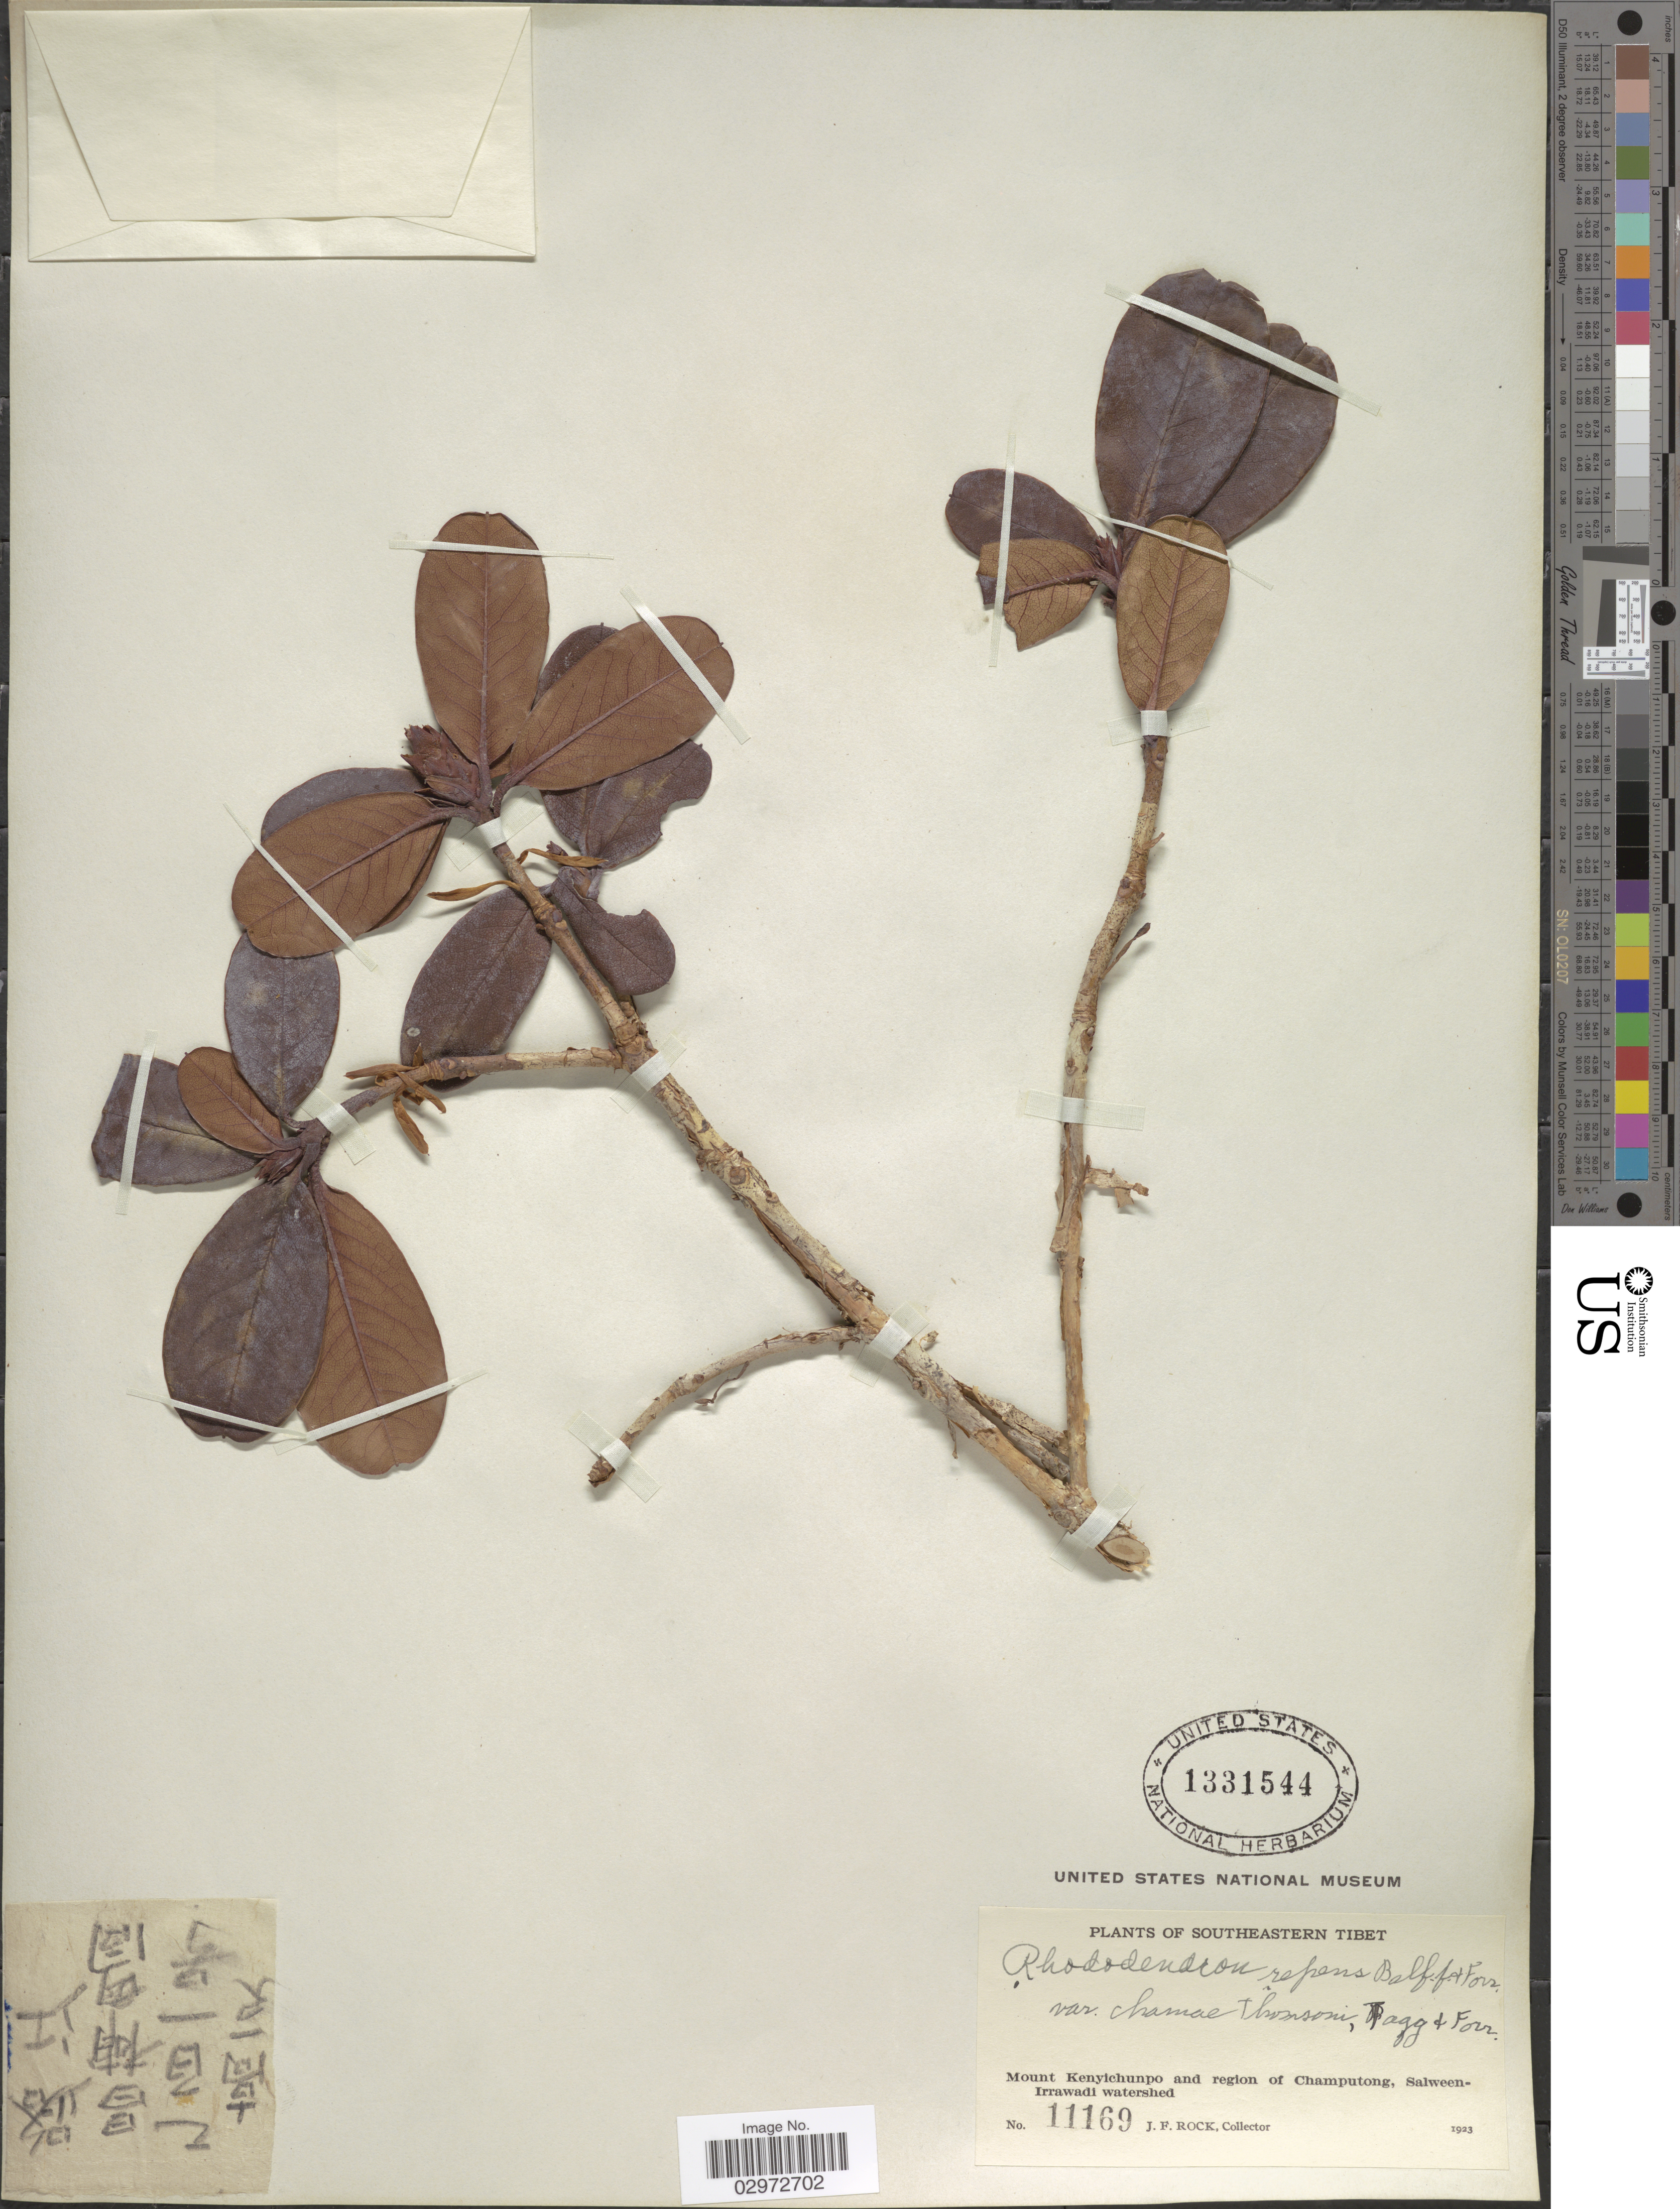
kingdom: Plantae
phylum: Tracheophyta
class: Magnoliopsida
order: Ericales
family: Ericaceae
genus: Rhododendron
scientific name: Rhododendron repens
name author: Balf. f. & Forrest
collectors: J. Rock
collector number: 11169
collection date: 1923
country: China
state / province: Xizang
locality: Southeastern Tibet. Mount Kenyichunpo and region of Champutong, Salween-Irrawadi watershed.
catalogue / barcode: US 1331544